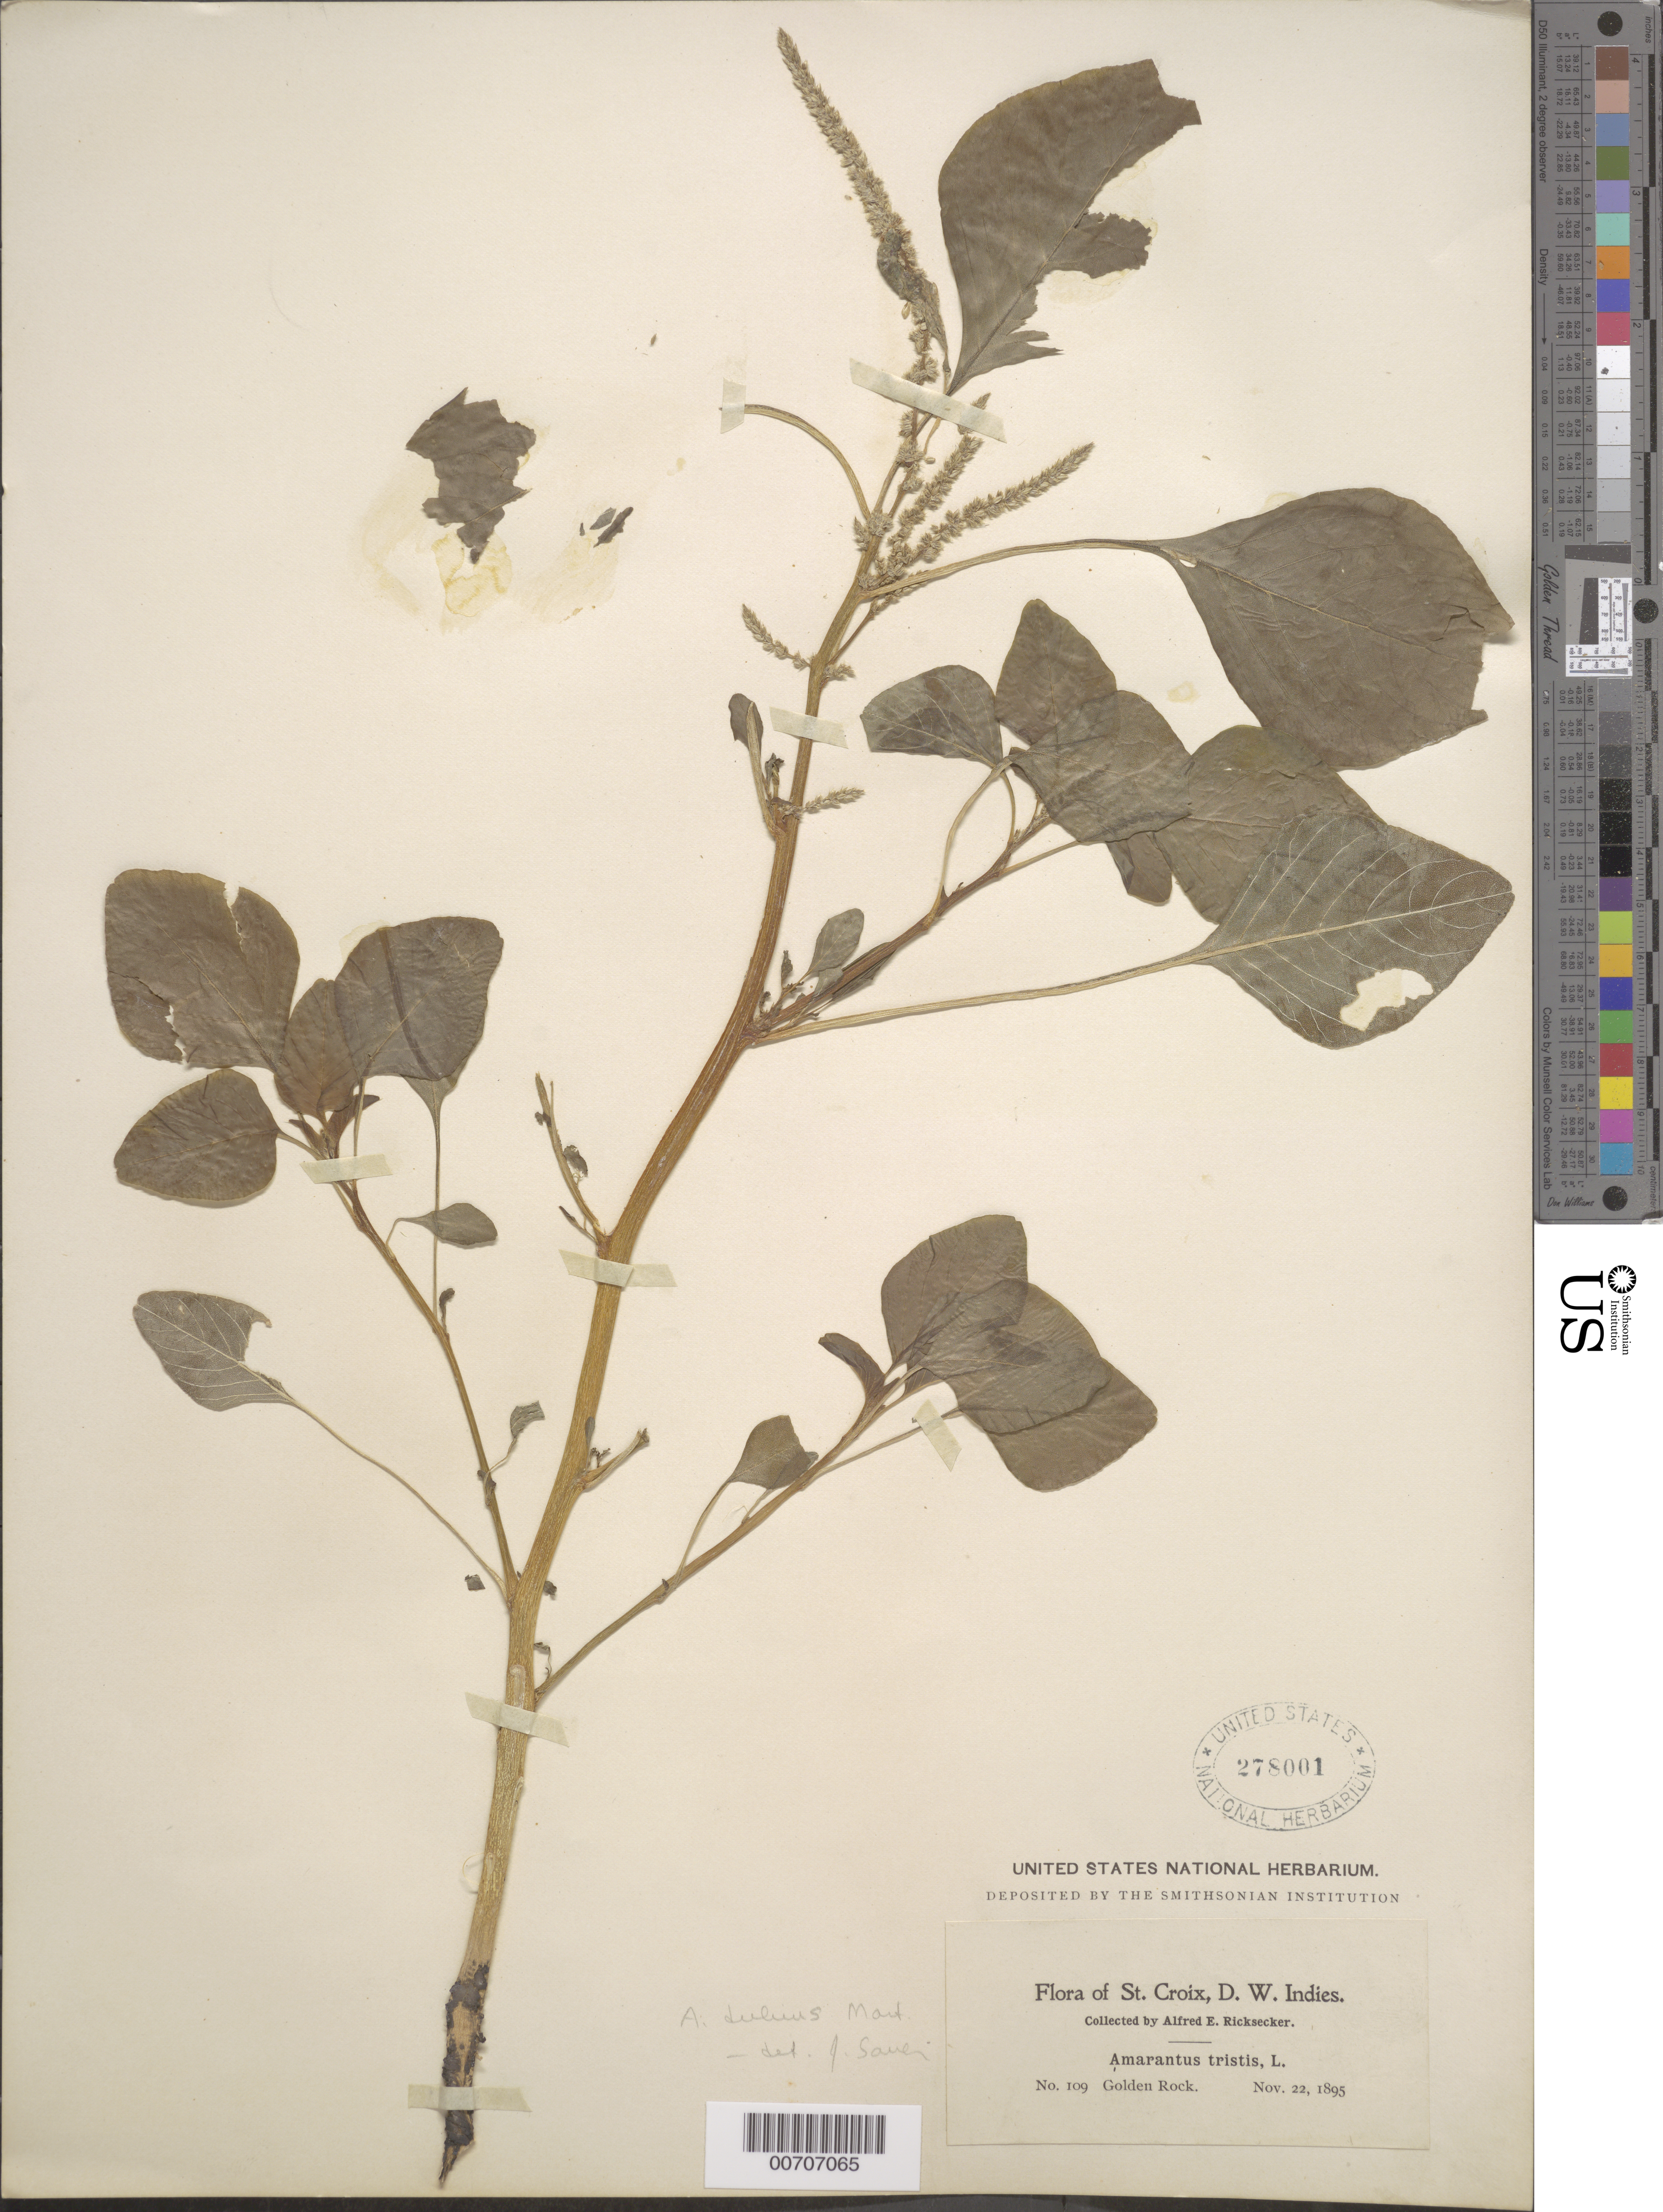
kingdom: Plantae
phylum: Tracheophyta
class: Magnoliopsida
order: Caryophyllales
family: Amaranthaceae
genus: Amaranthus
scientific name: Amaranthus tristis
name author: L.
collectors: A. E. Ricksecker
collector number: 109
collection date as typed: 22 Nov 1895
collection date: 1895-11-22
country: U.S. Virgin Islands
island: St. Croix Island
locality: Golden Rock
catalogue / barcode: US 278001